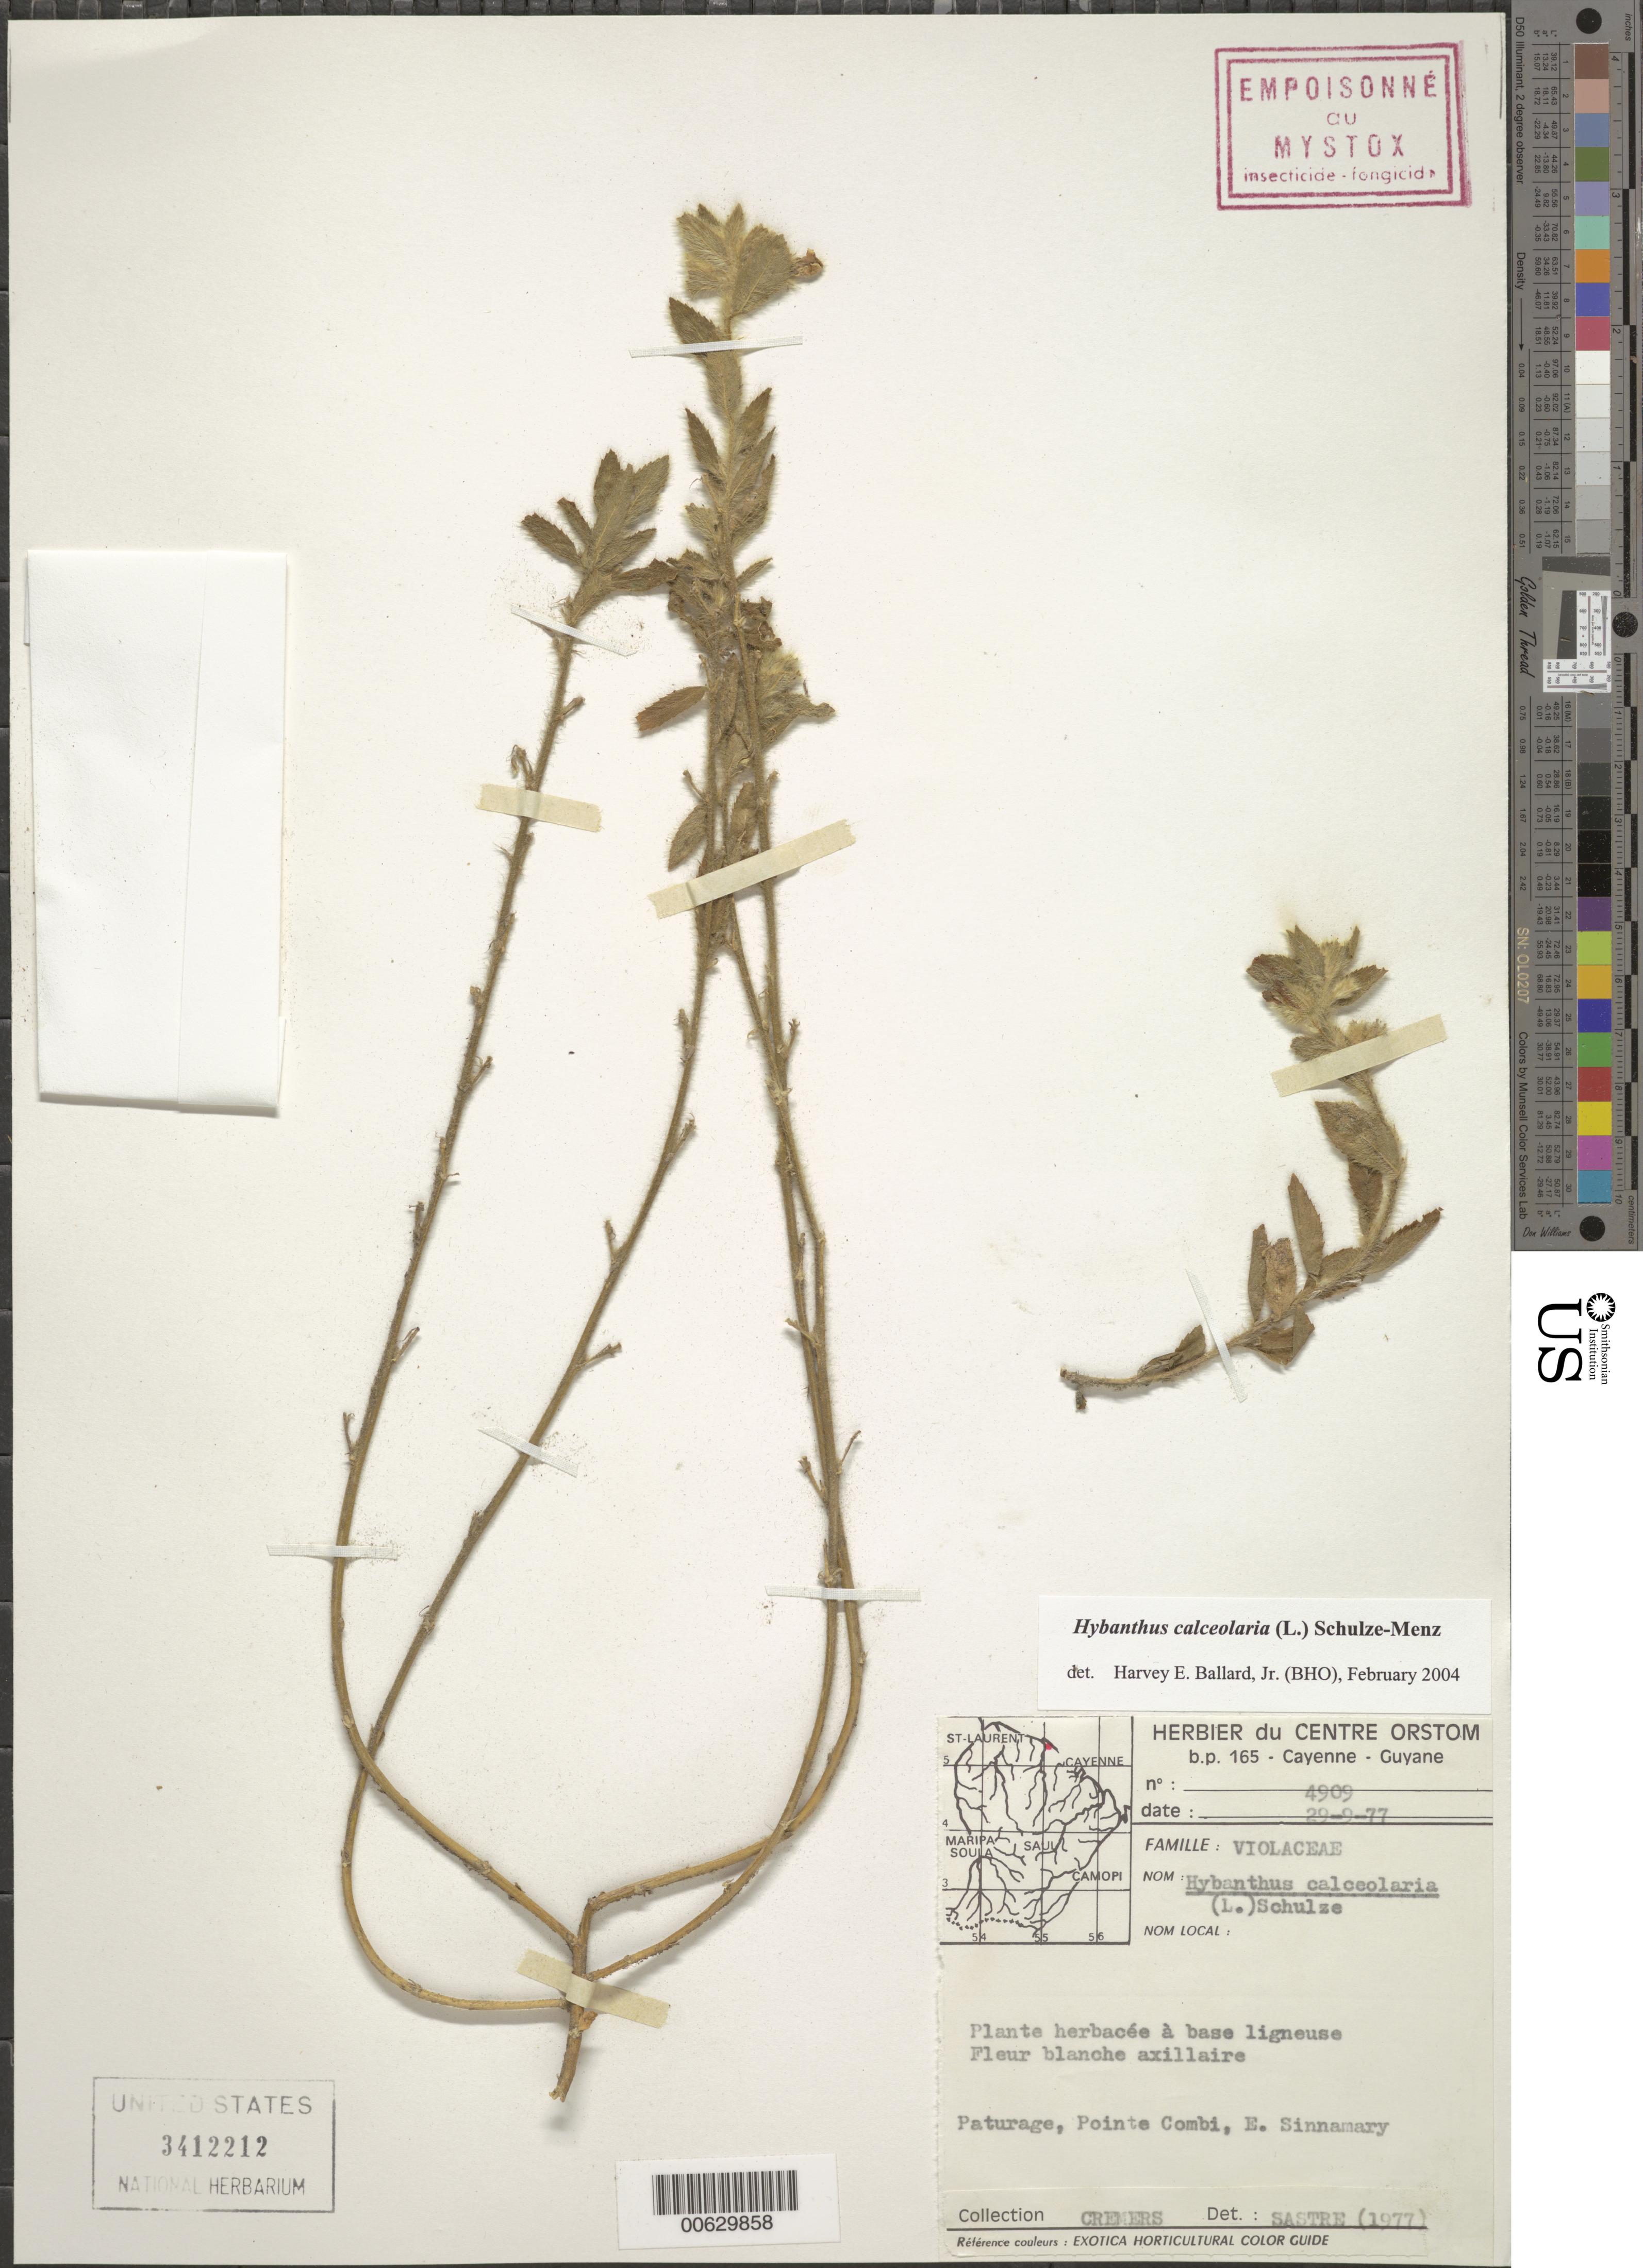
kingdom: Plantae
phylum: Tracheophyta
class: Magnoliopsida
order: Malpighiales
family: Violaceae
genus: Pombalia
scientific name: Pombalia calceolaria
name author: (L.) Paula-Souza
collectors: G. Cremers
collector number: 4909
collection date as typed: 29-Sep-77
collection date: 1977-09-29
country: French Guiana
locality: Paturage, Pointe Combi, E. Sinnamary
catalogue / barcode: US 3412212